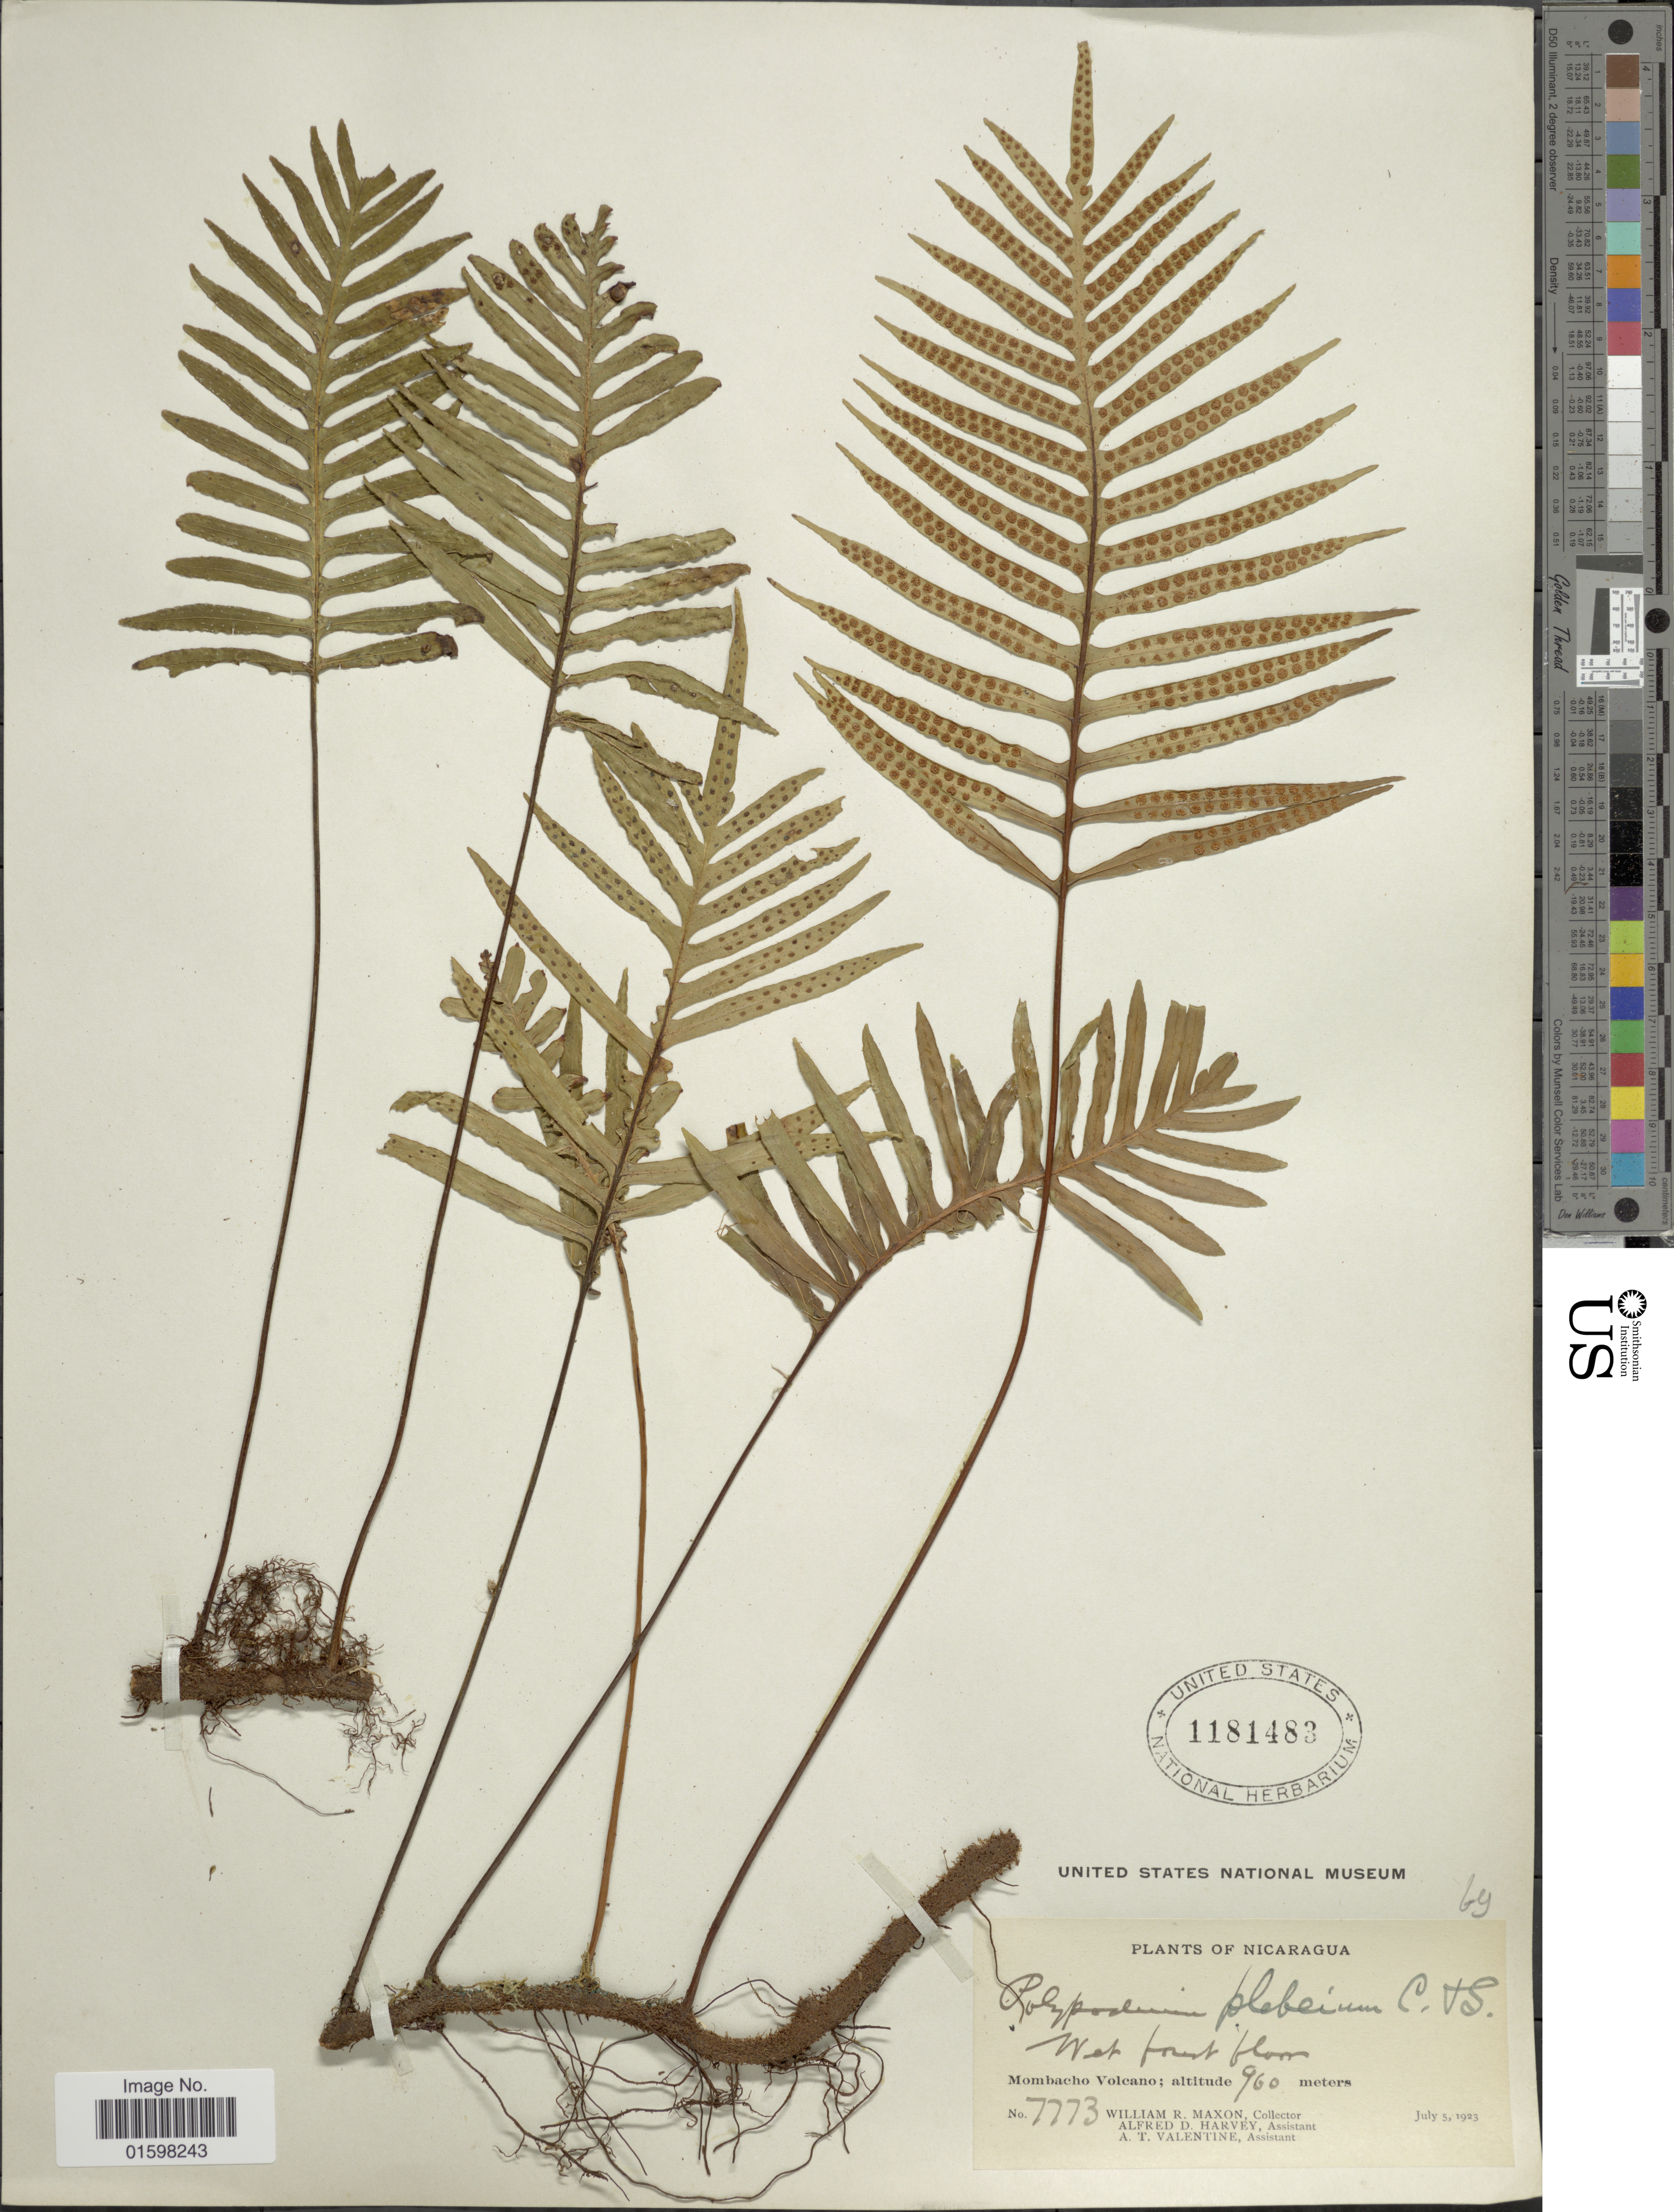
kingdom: Plantae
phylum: Tracheophyta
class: Polypodiopsida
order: Polypodiales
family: Polypodiaceae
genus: Pleopeltis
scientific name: Pleopeltis plebeia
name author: (Schltdl. ex Cham.) A.R. Sm. & Tejero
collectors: W. R. Maxon, A. D. Harvey & A. Valentine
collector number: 7773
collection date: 1923-07-05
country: Nicaragua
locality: Mombacho Volcano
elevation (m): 960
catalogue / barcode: US 1181483